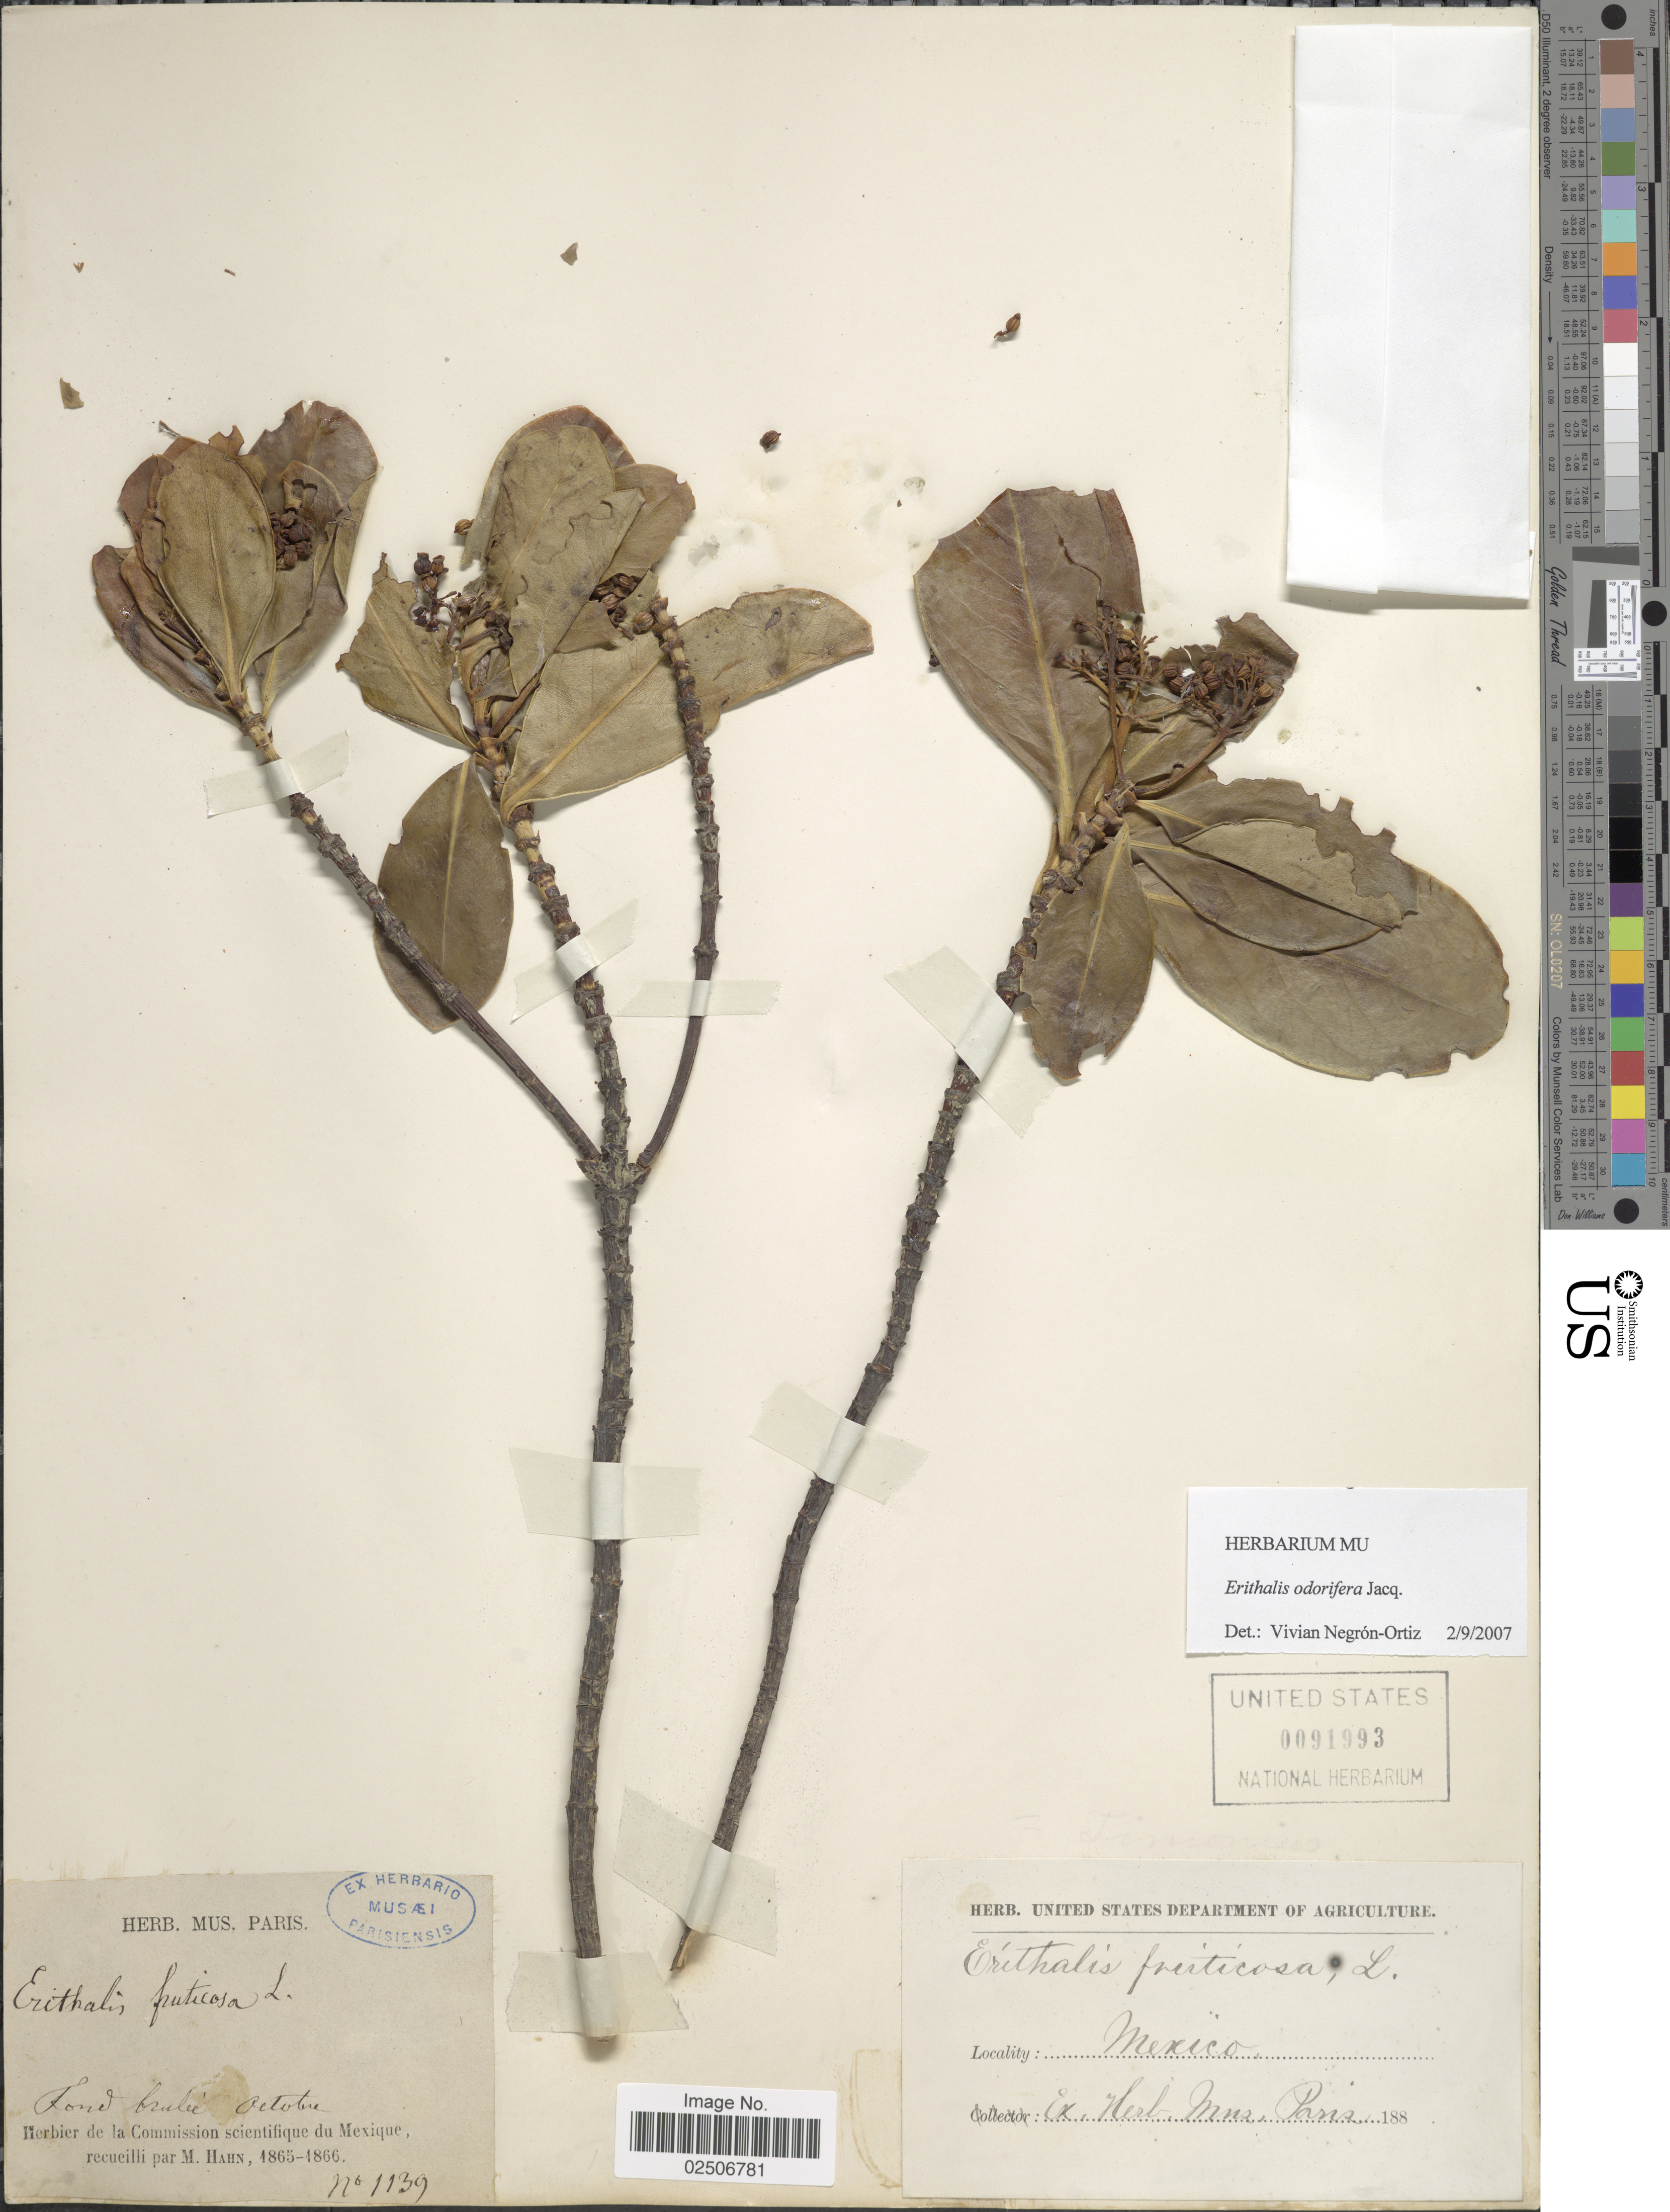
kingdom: Plantae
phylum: Tracheophyta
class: Magnoliopsida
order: Gentianales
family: Rubiaceae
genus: Erithalis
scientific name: Erithalis odorifera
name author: Jacq.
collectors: M. Hahn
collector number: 1139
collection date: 1865-10/1866-10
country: Mexico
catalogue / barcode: US 91993